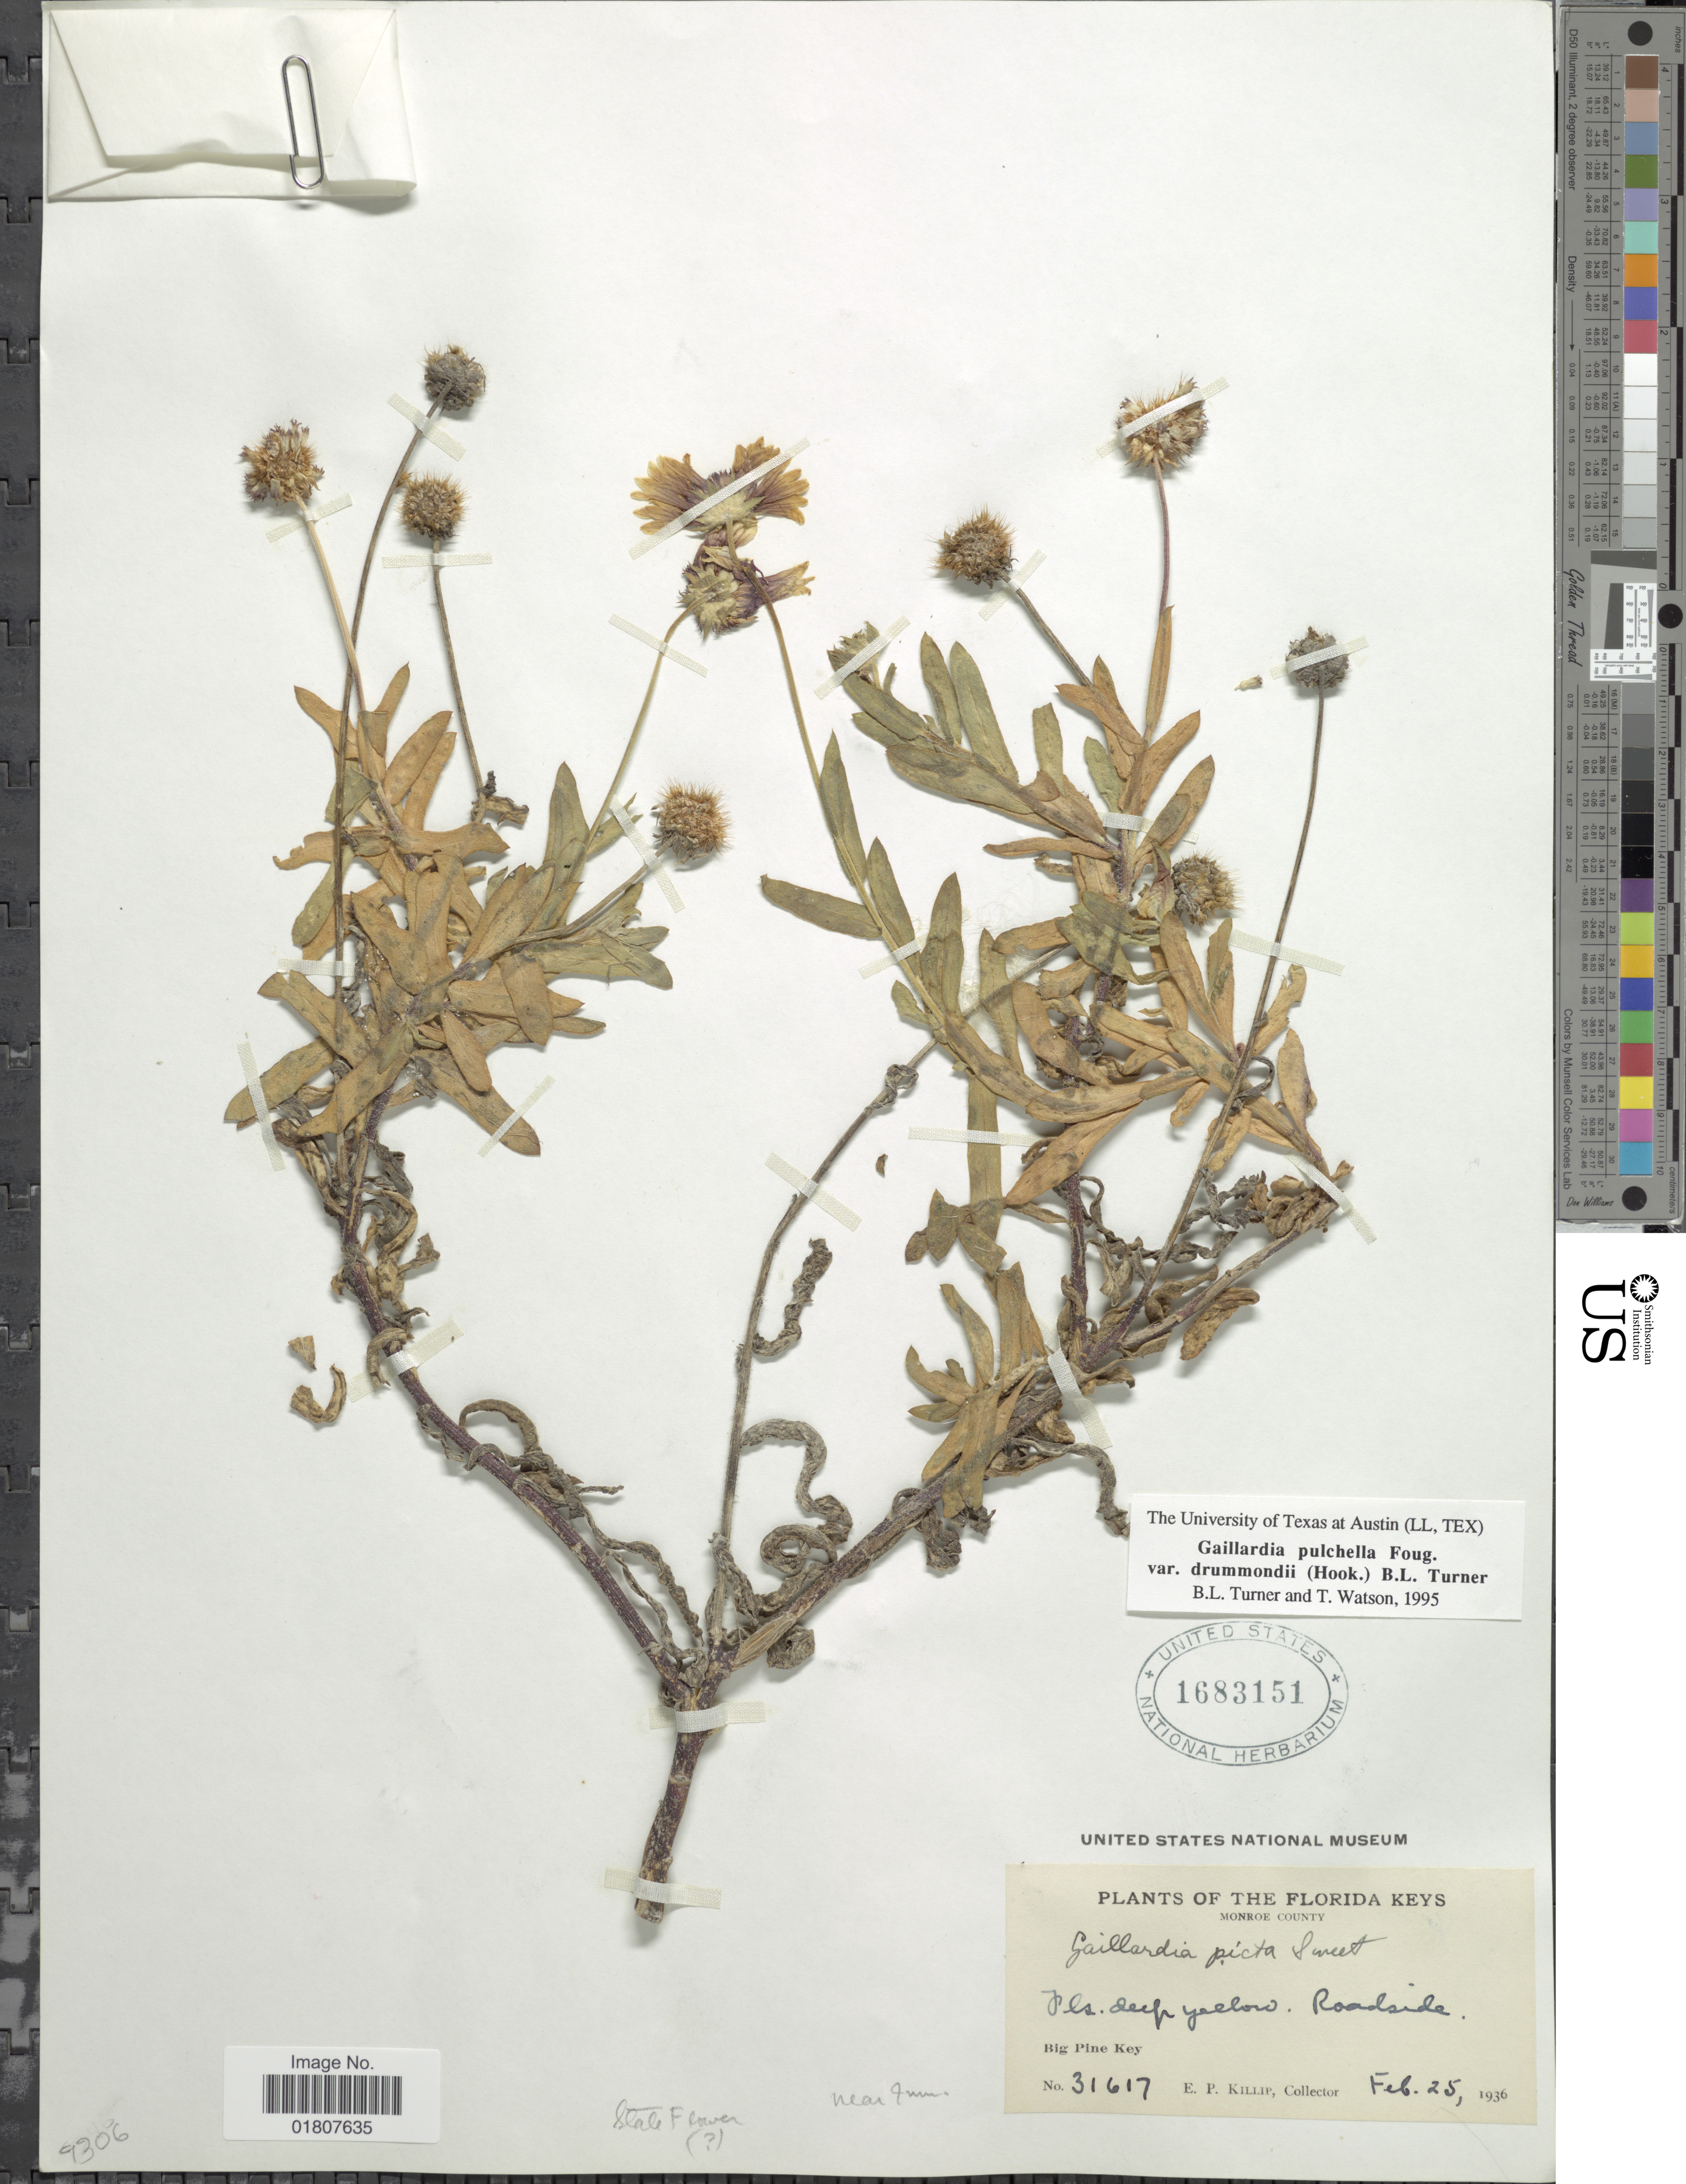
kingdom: Plantae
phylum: Tracheophyta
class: Magnoliopsida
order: Asterales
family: Asteraceae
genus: Gaillardia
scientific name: Gaillardia pulchella var. drummondii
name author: (Hook.) B.L. Turner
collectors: E. P. Killip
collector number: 31617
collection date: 1936-02-25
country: United States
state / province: Florida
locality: Florida Keys. Monroe County. Big Pine Key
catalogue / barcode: US 1683151